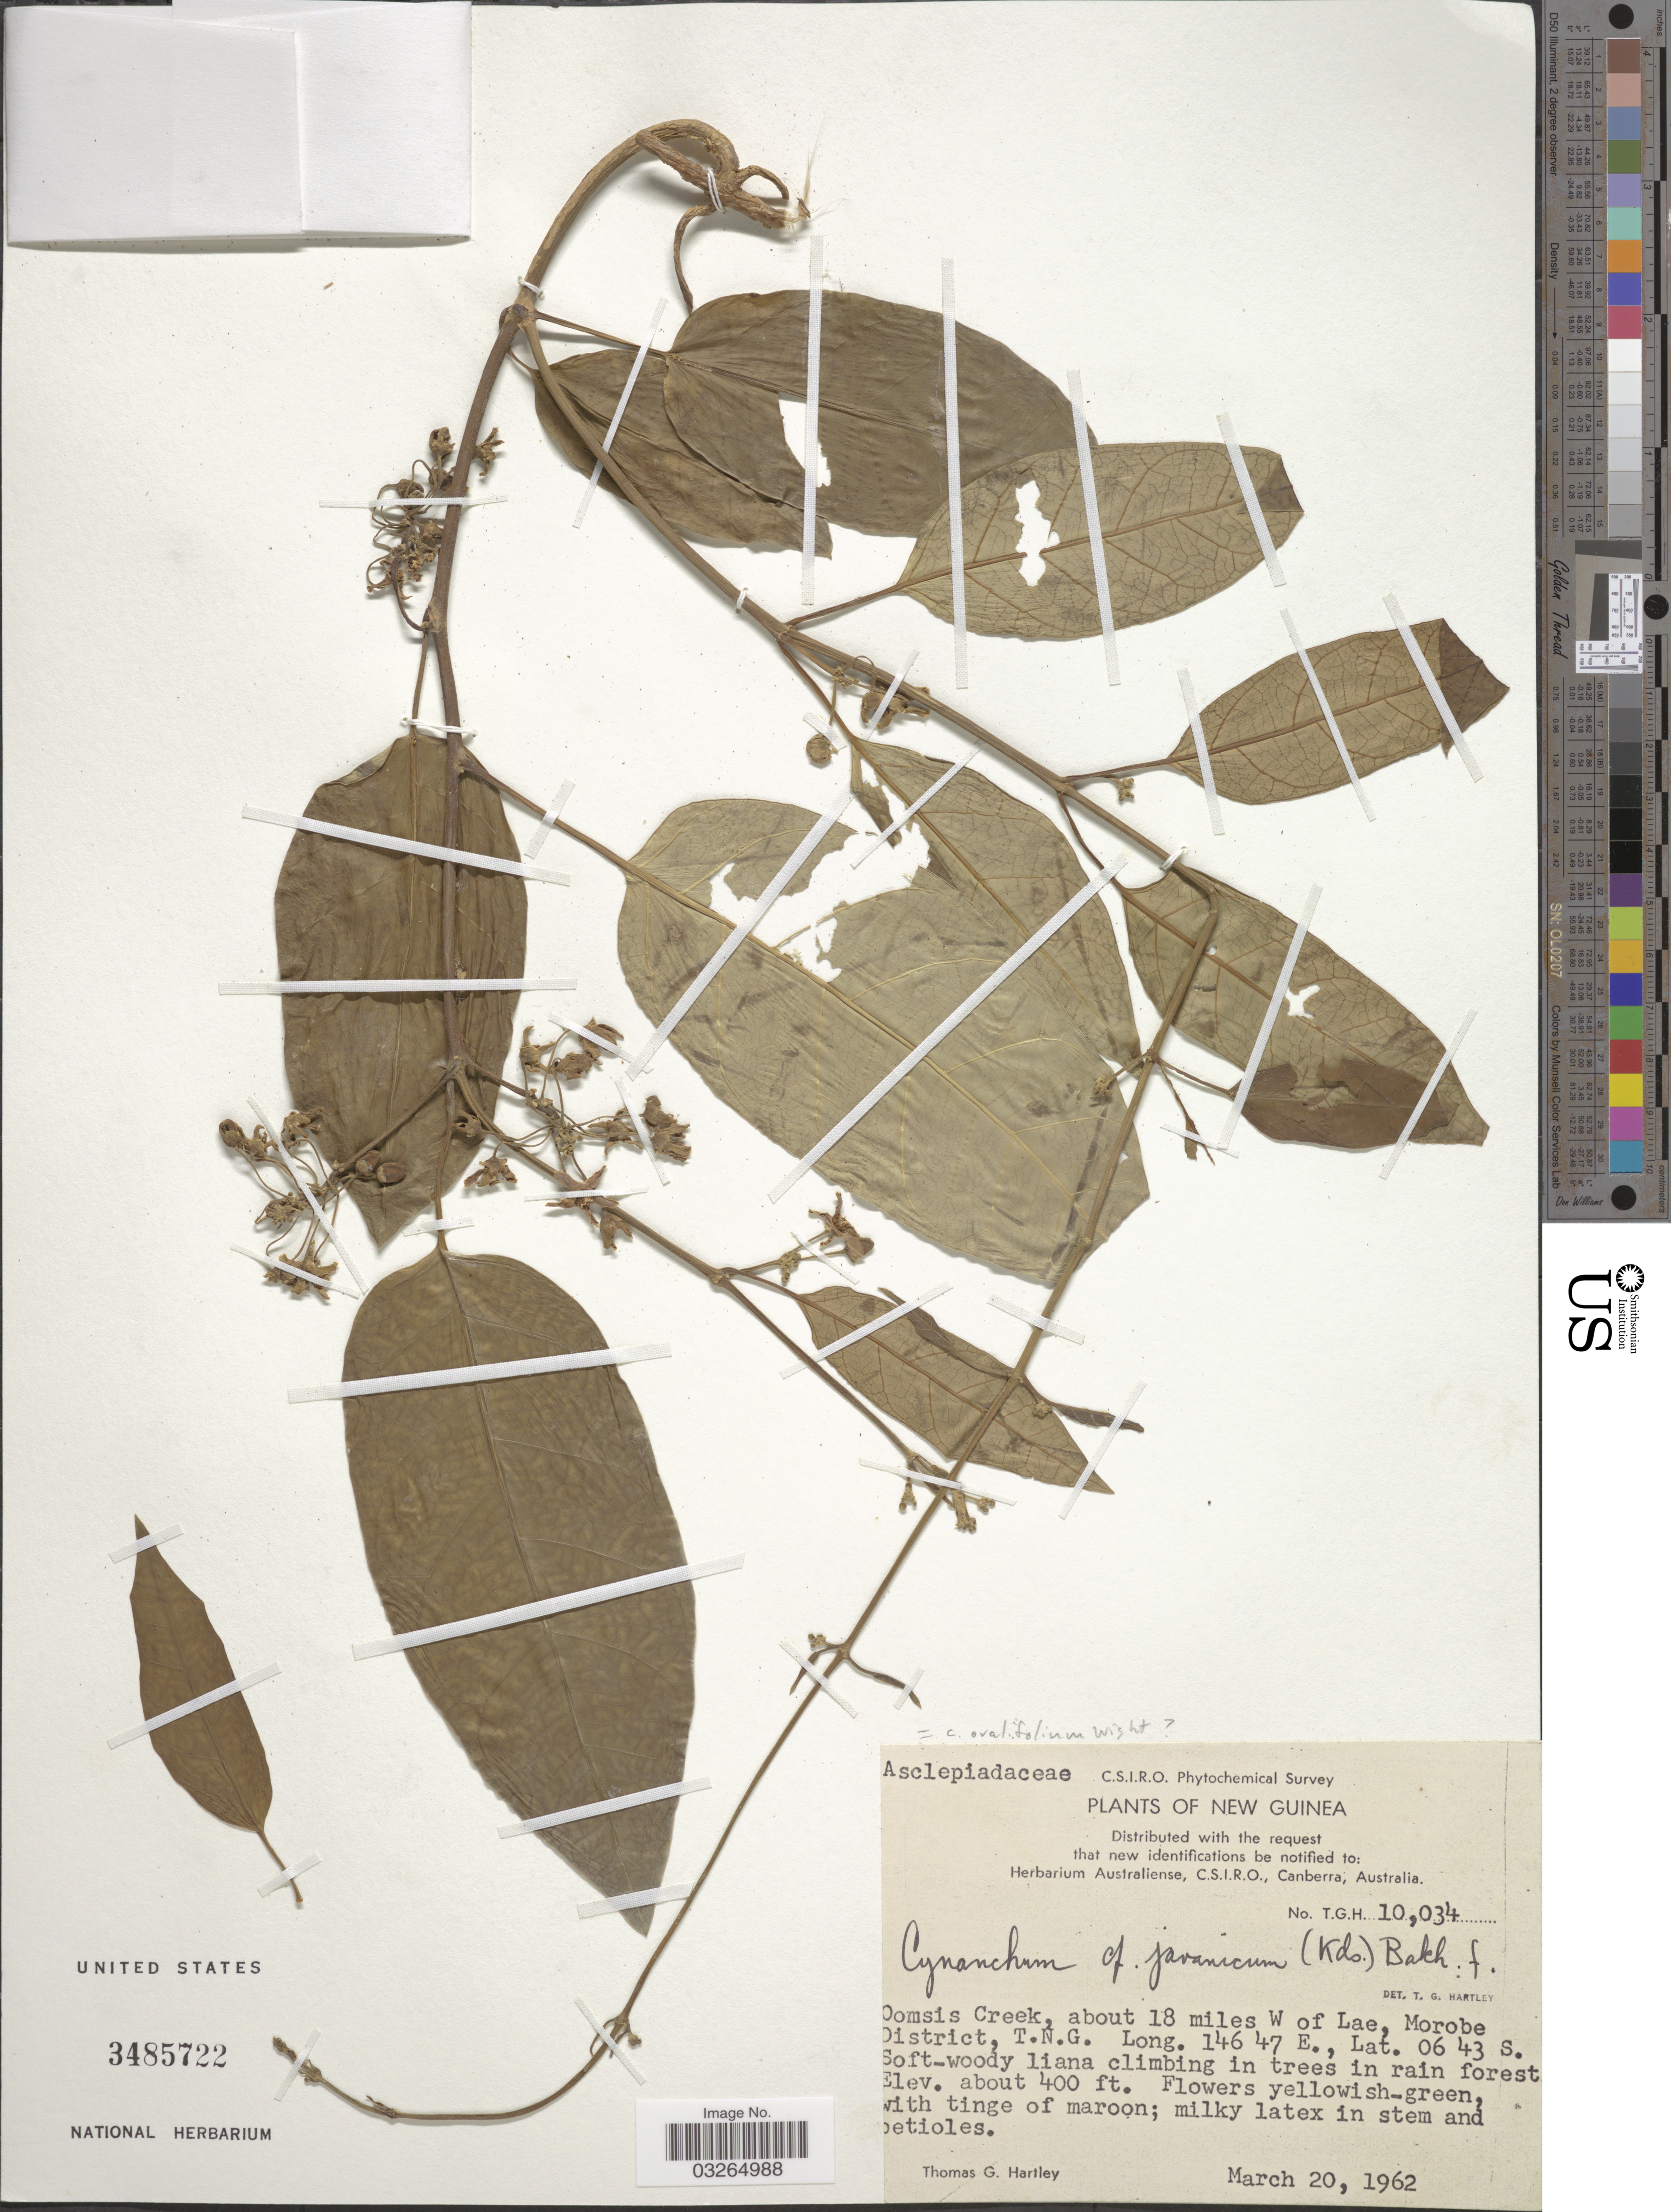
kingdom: Plantae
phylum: Tracheophyta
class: Magnoliopsida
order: Gentianales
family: Apocynaceae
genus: Cynanchum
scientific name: Cynanchum ovalifolium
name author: Wight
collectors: T. G. Hartley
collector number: TGH10034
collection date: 1962-03-20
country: Papua New Guinea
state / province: Morobe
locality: New Guinea. Oomsis Creek, about 18 miles W of Lae, Morobe District, T.N.G.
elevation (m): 122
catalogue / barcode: US 3485722